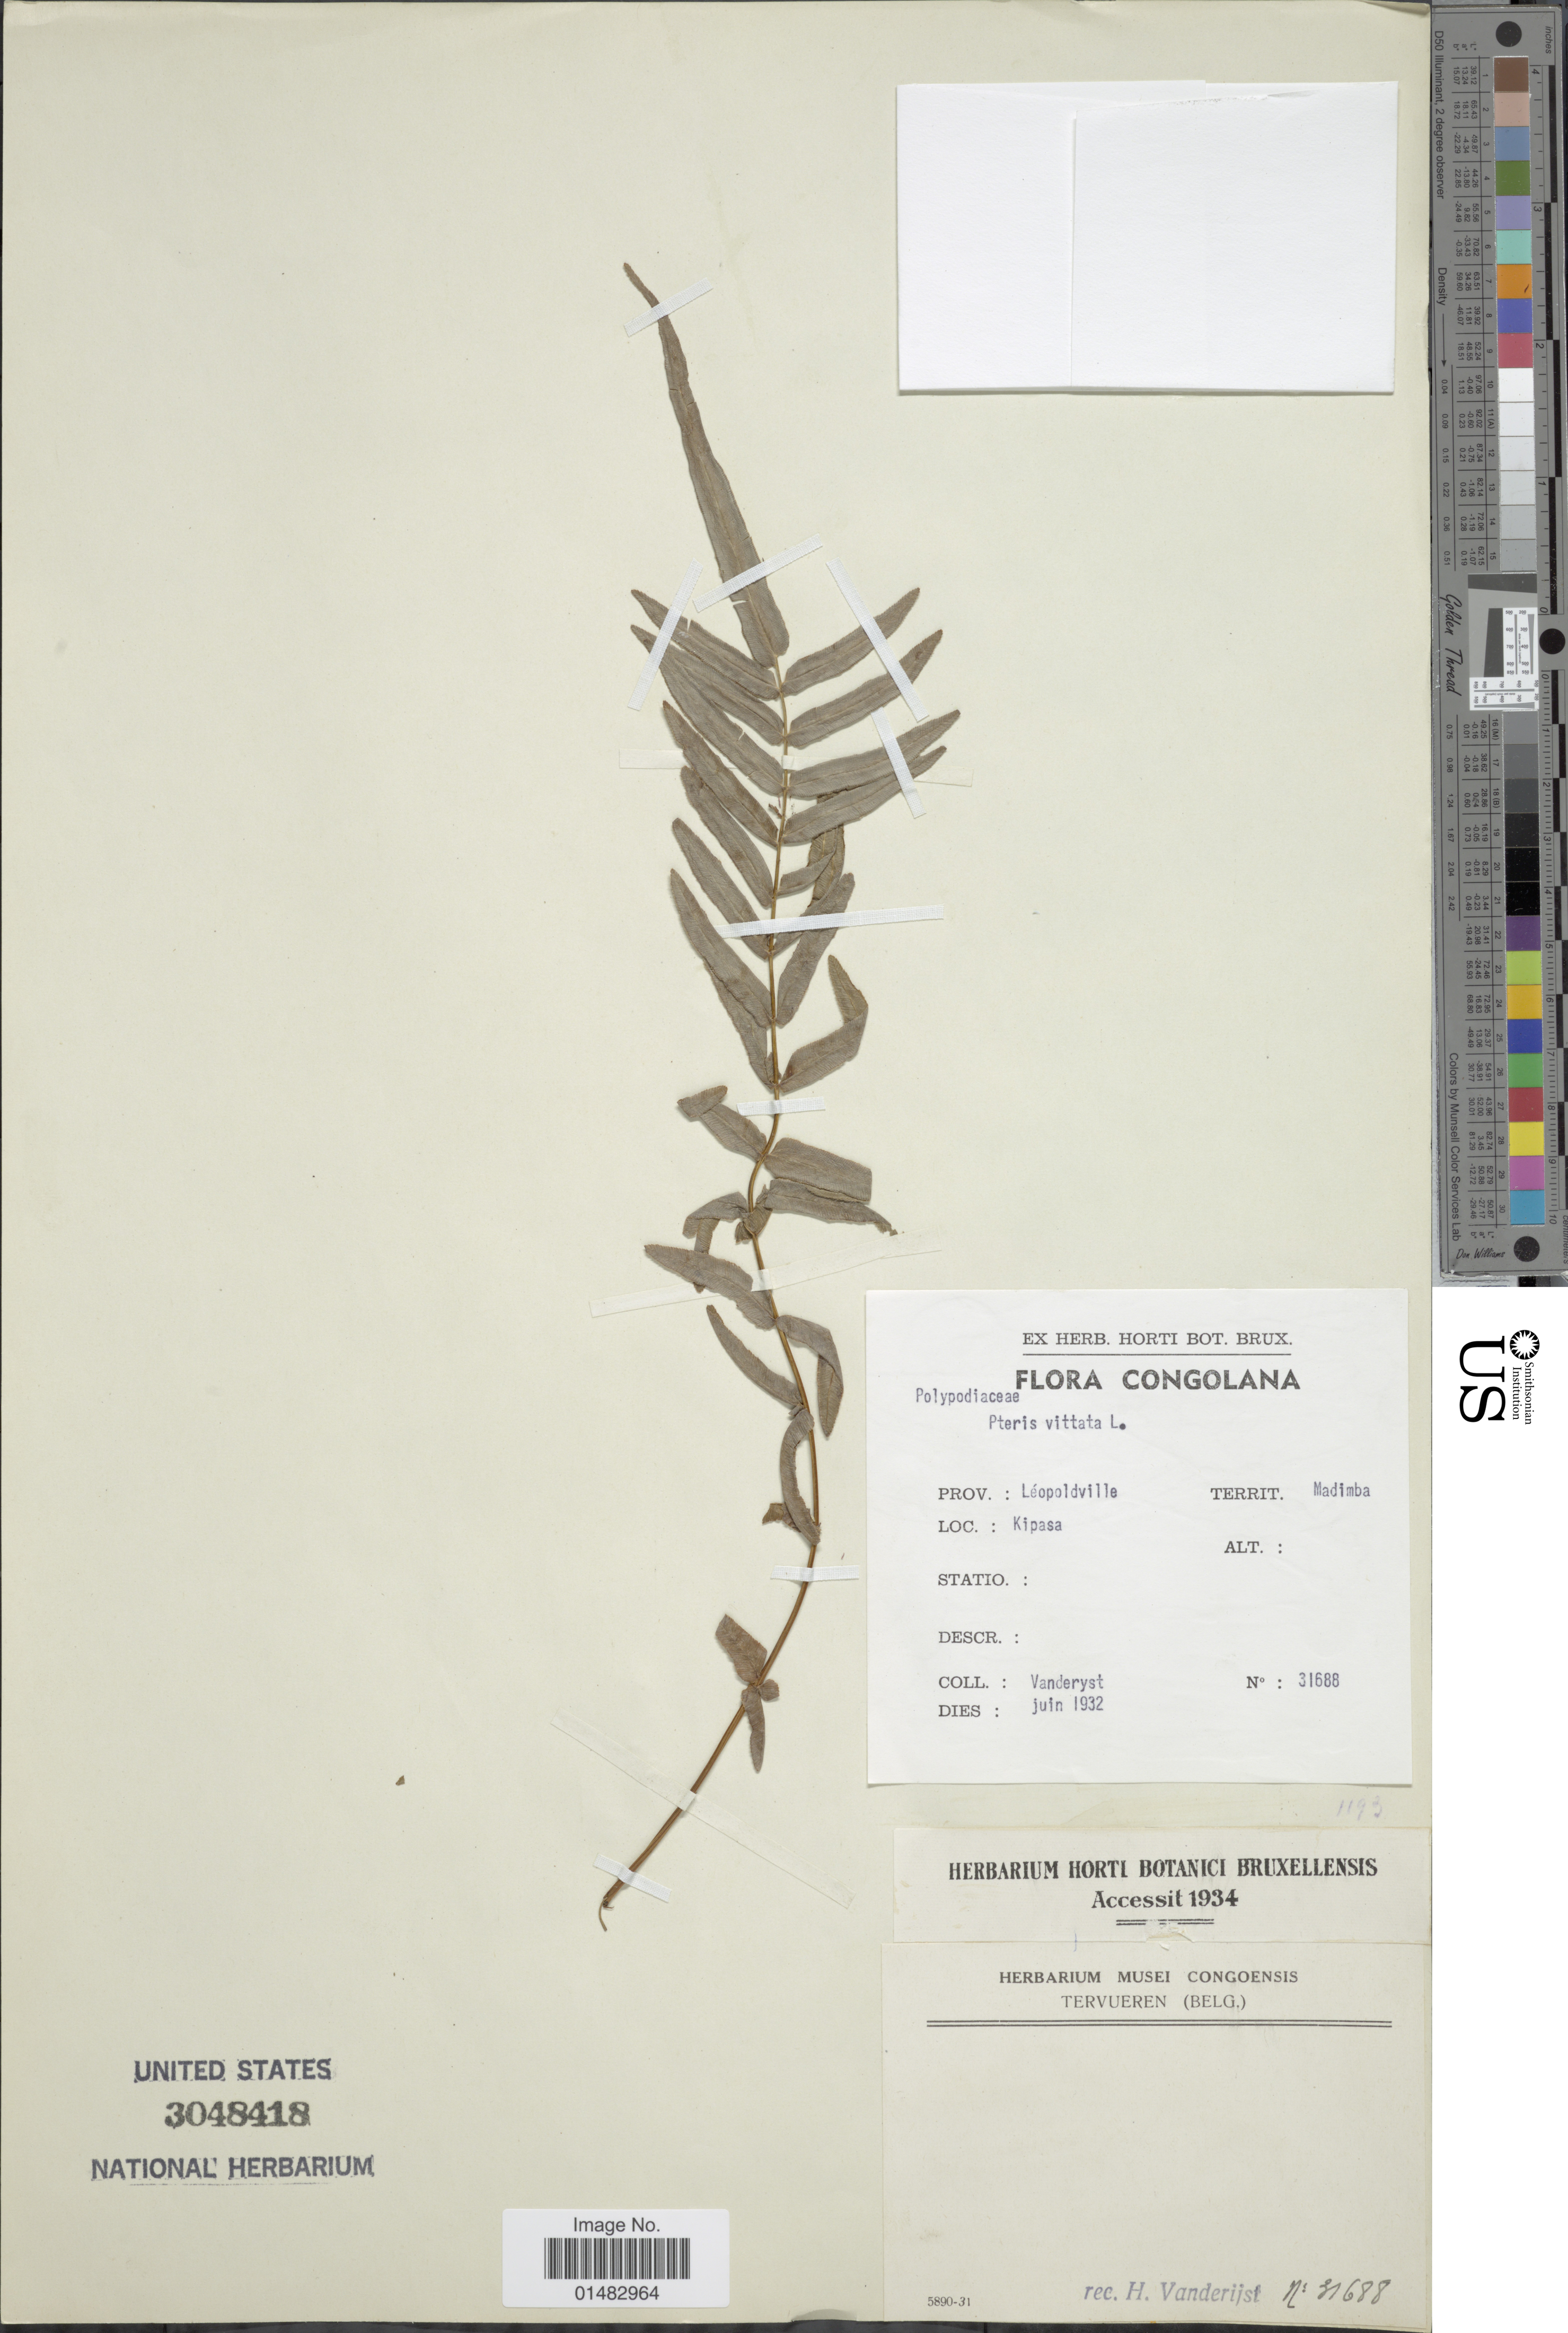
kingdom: Plantae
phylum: Tracheophyta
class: Polypodiopsida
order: Polypodiales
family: Pteridaceae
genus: Pteris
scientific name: Pteris vittata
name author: L.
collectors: Vanderyst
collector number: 31688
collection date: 1932-06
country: Congo, Democratic Republic of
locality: Léopoldville, Kipasa, Madimba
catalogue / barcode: US 3048418